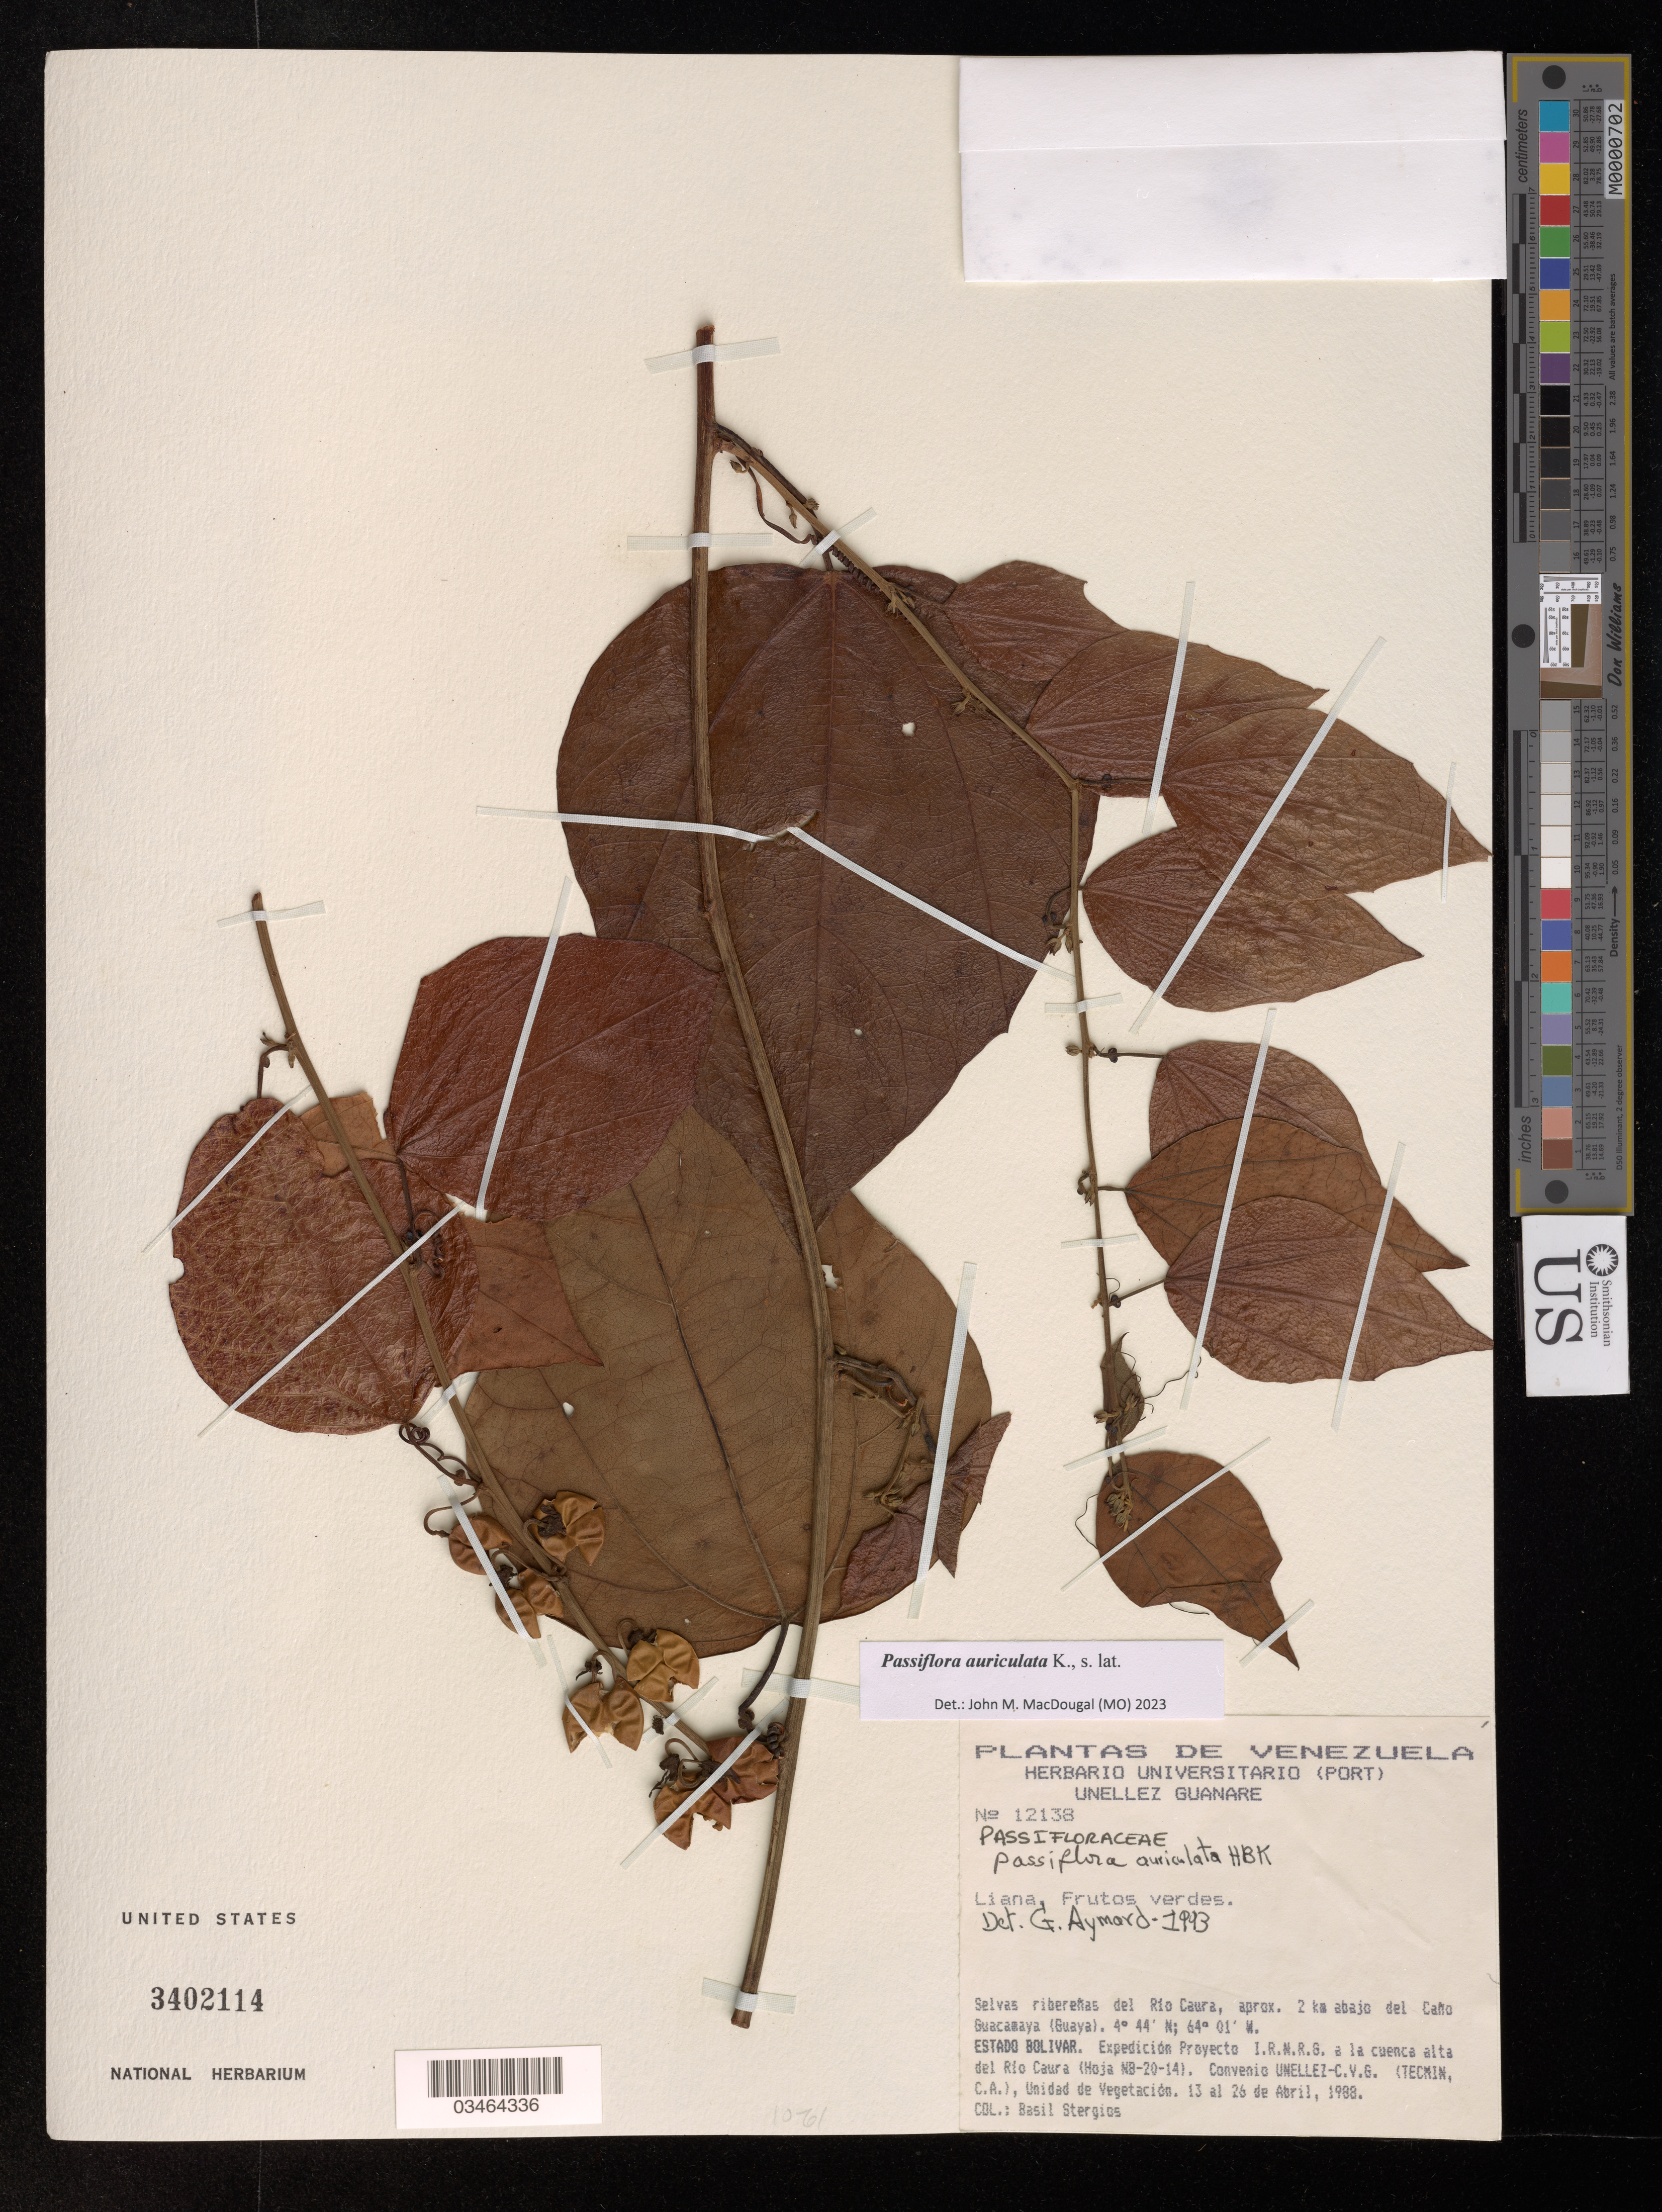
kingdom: Plantae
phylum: Tracheophyta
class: Magnoliopsida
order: Malpighiales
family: Passifloraceae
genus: Passiflora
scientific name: Passiflora auriculata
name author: Kunth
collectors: B. G. Stergios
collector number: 12138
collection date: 1988-04-13/1988-04-26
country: Venezuela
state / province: Bolivar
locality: Selvas ribereñas del Rio Caura, aprox. 2 km abajo del Caño Guacamaya (Guaya).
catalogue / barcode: US 3402114